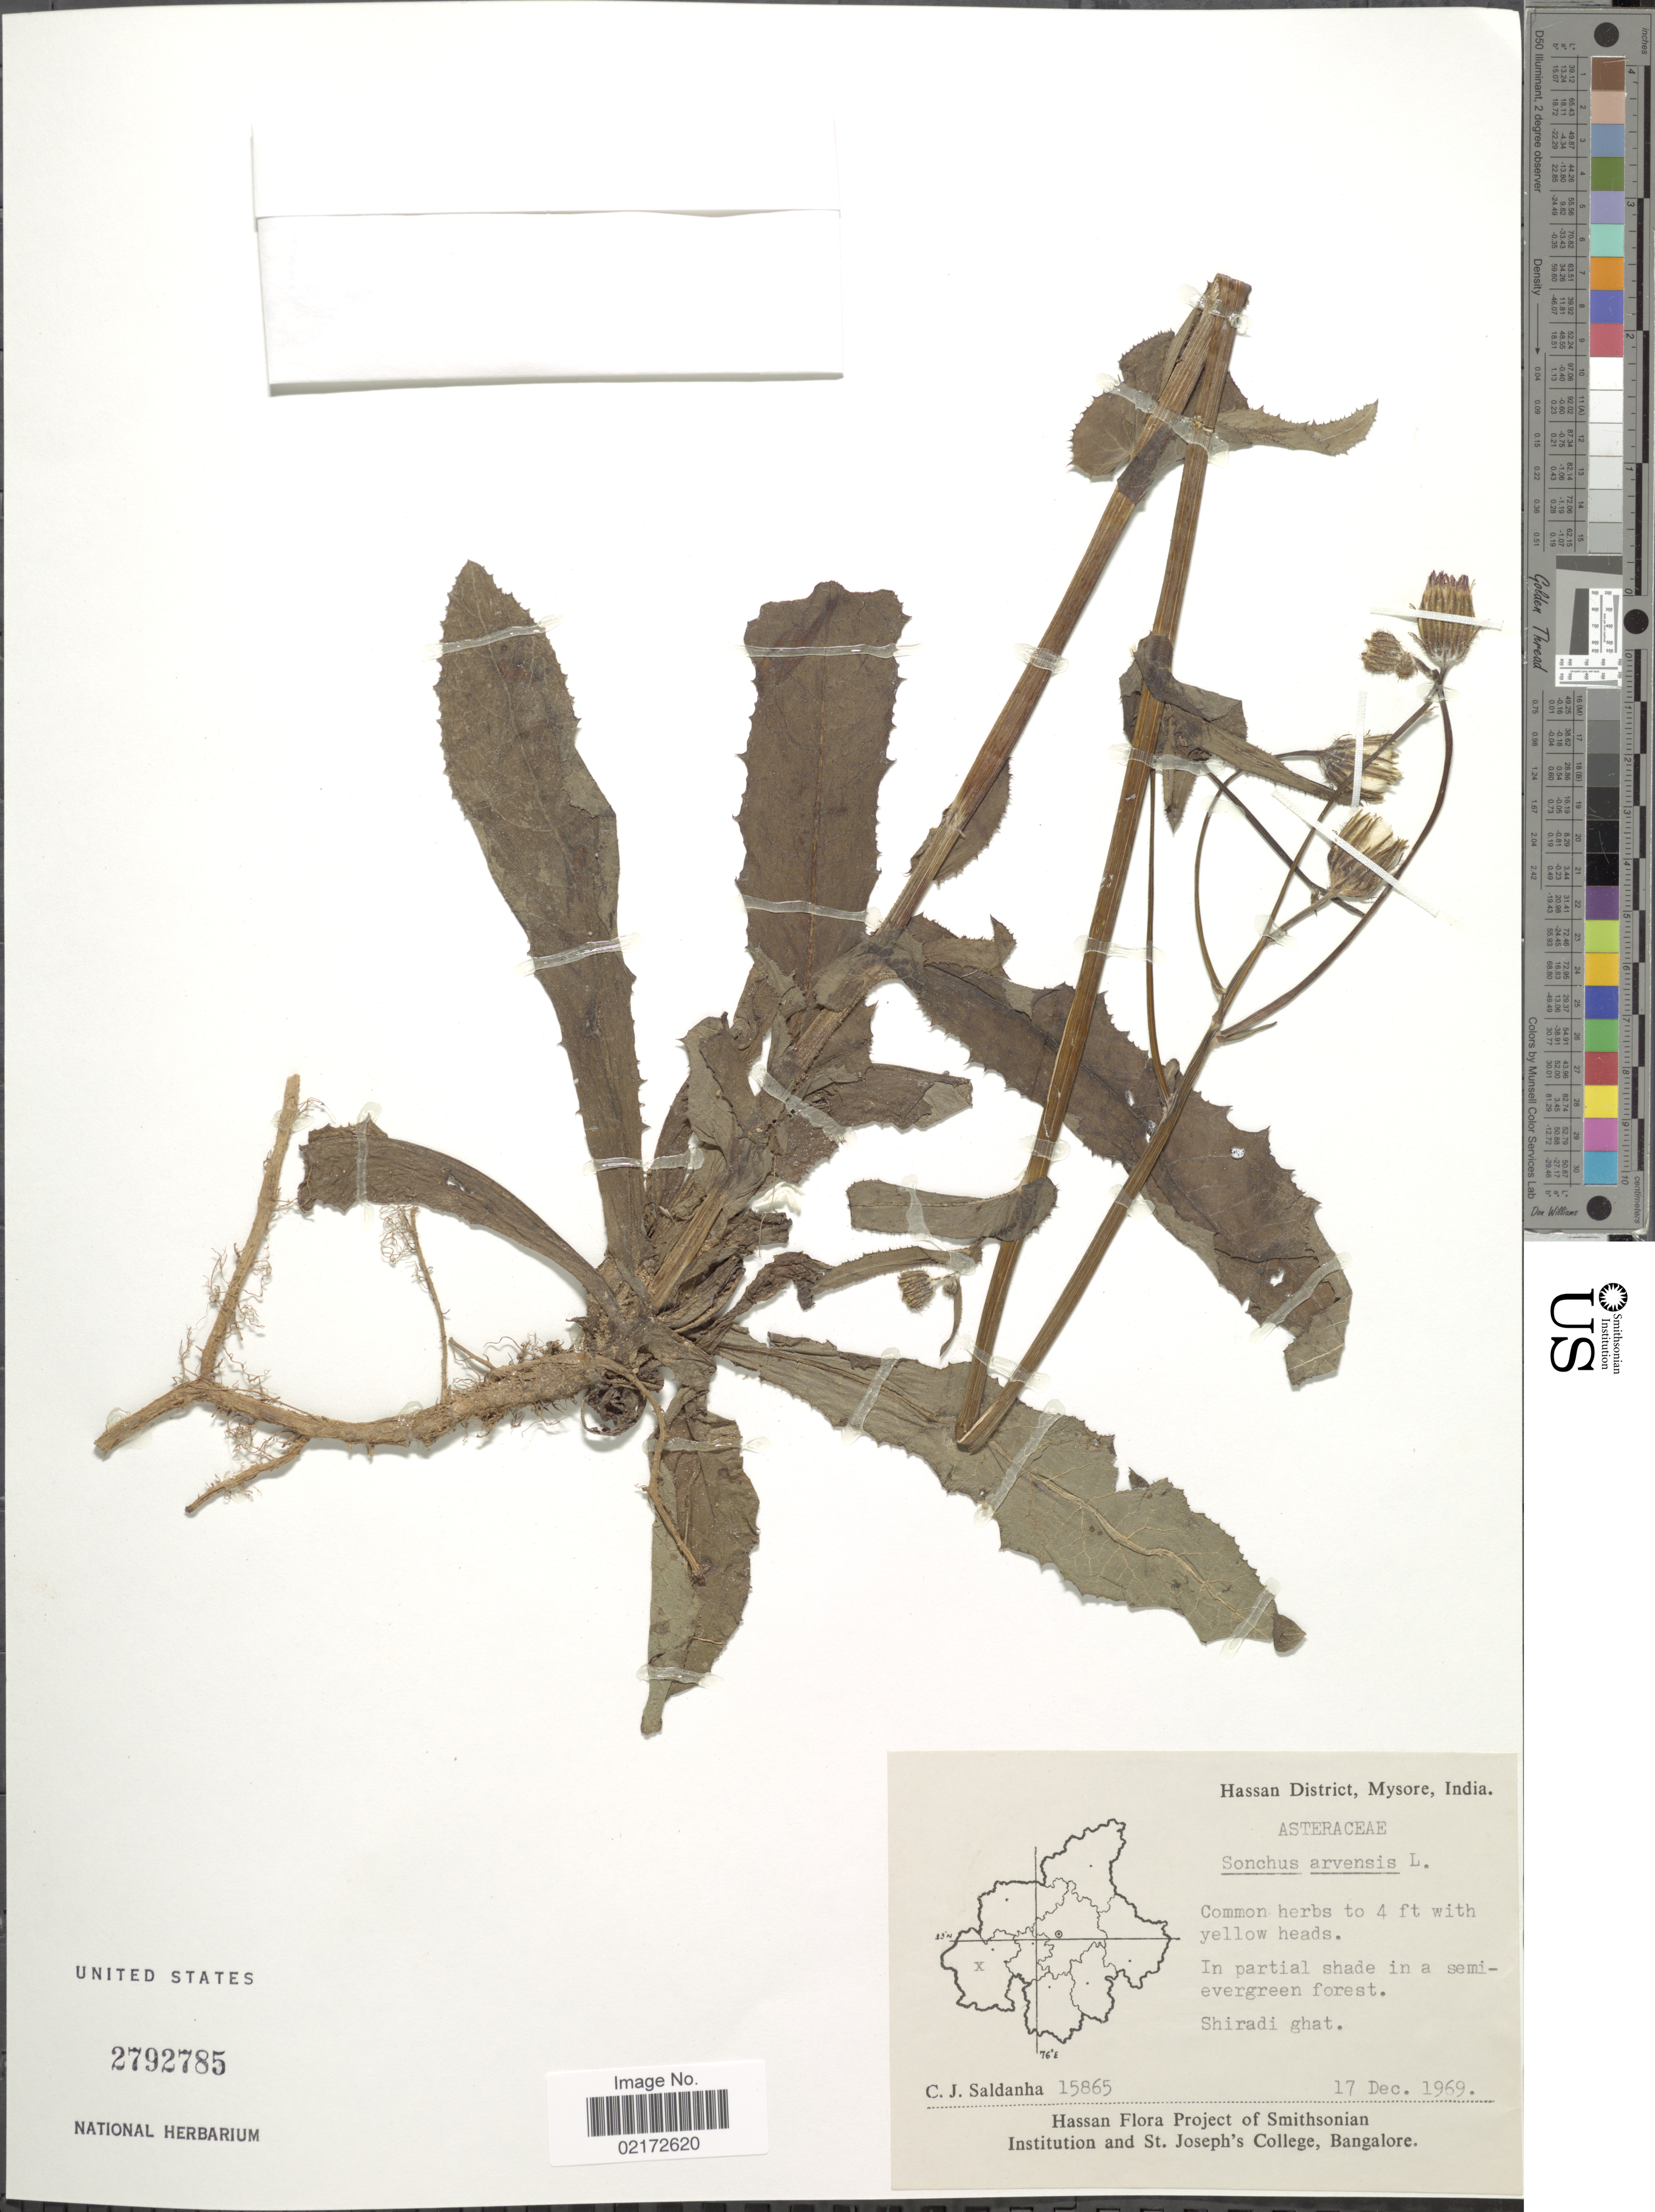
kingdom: Plantae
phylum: Tracheophyta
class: Magnoliopsida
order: Asterales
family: Asteraceae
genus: Sonchus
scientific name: Sonchus arvensis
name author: L.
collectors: C. J. Saldanha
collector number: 15865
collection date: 1969-12-17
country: India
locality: Hassan District, Mysore, India. Shiradi ghat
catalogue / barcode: US 2792785